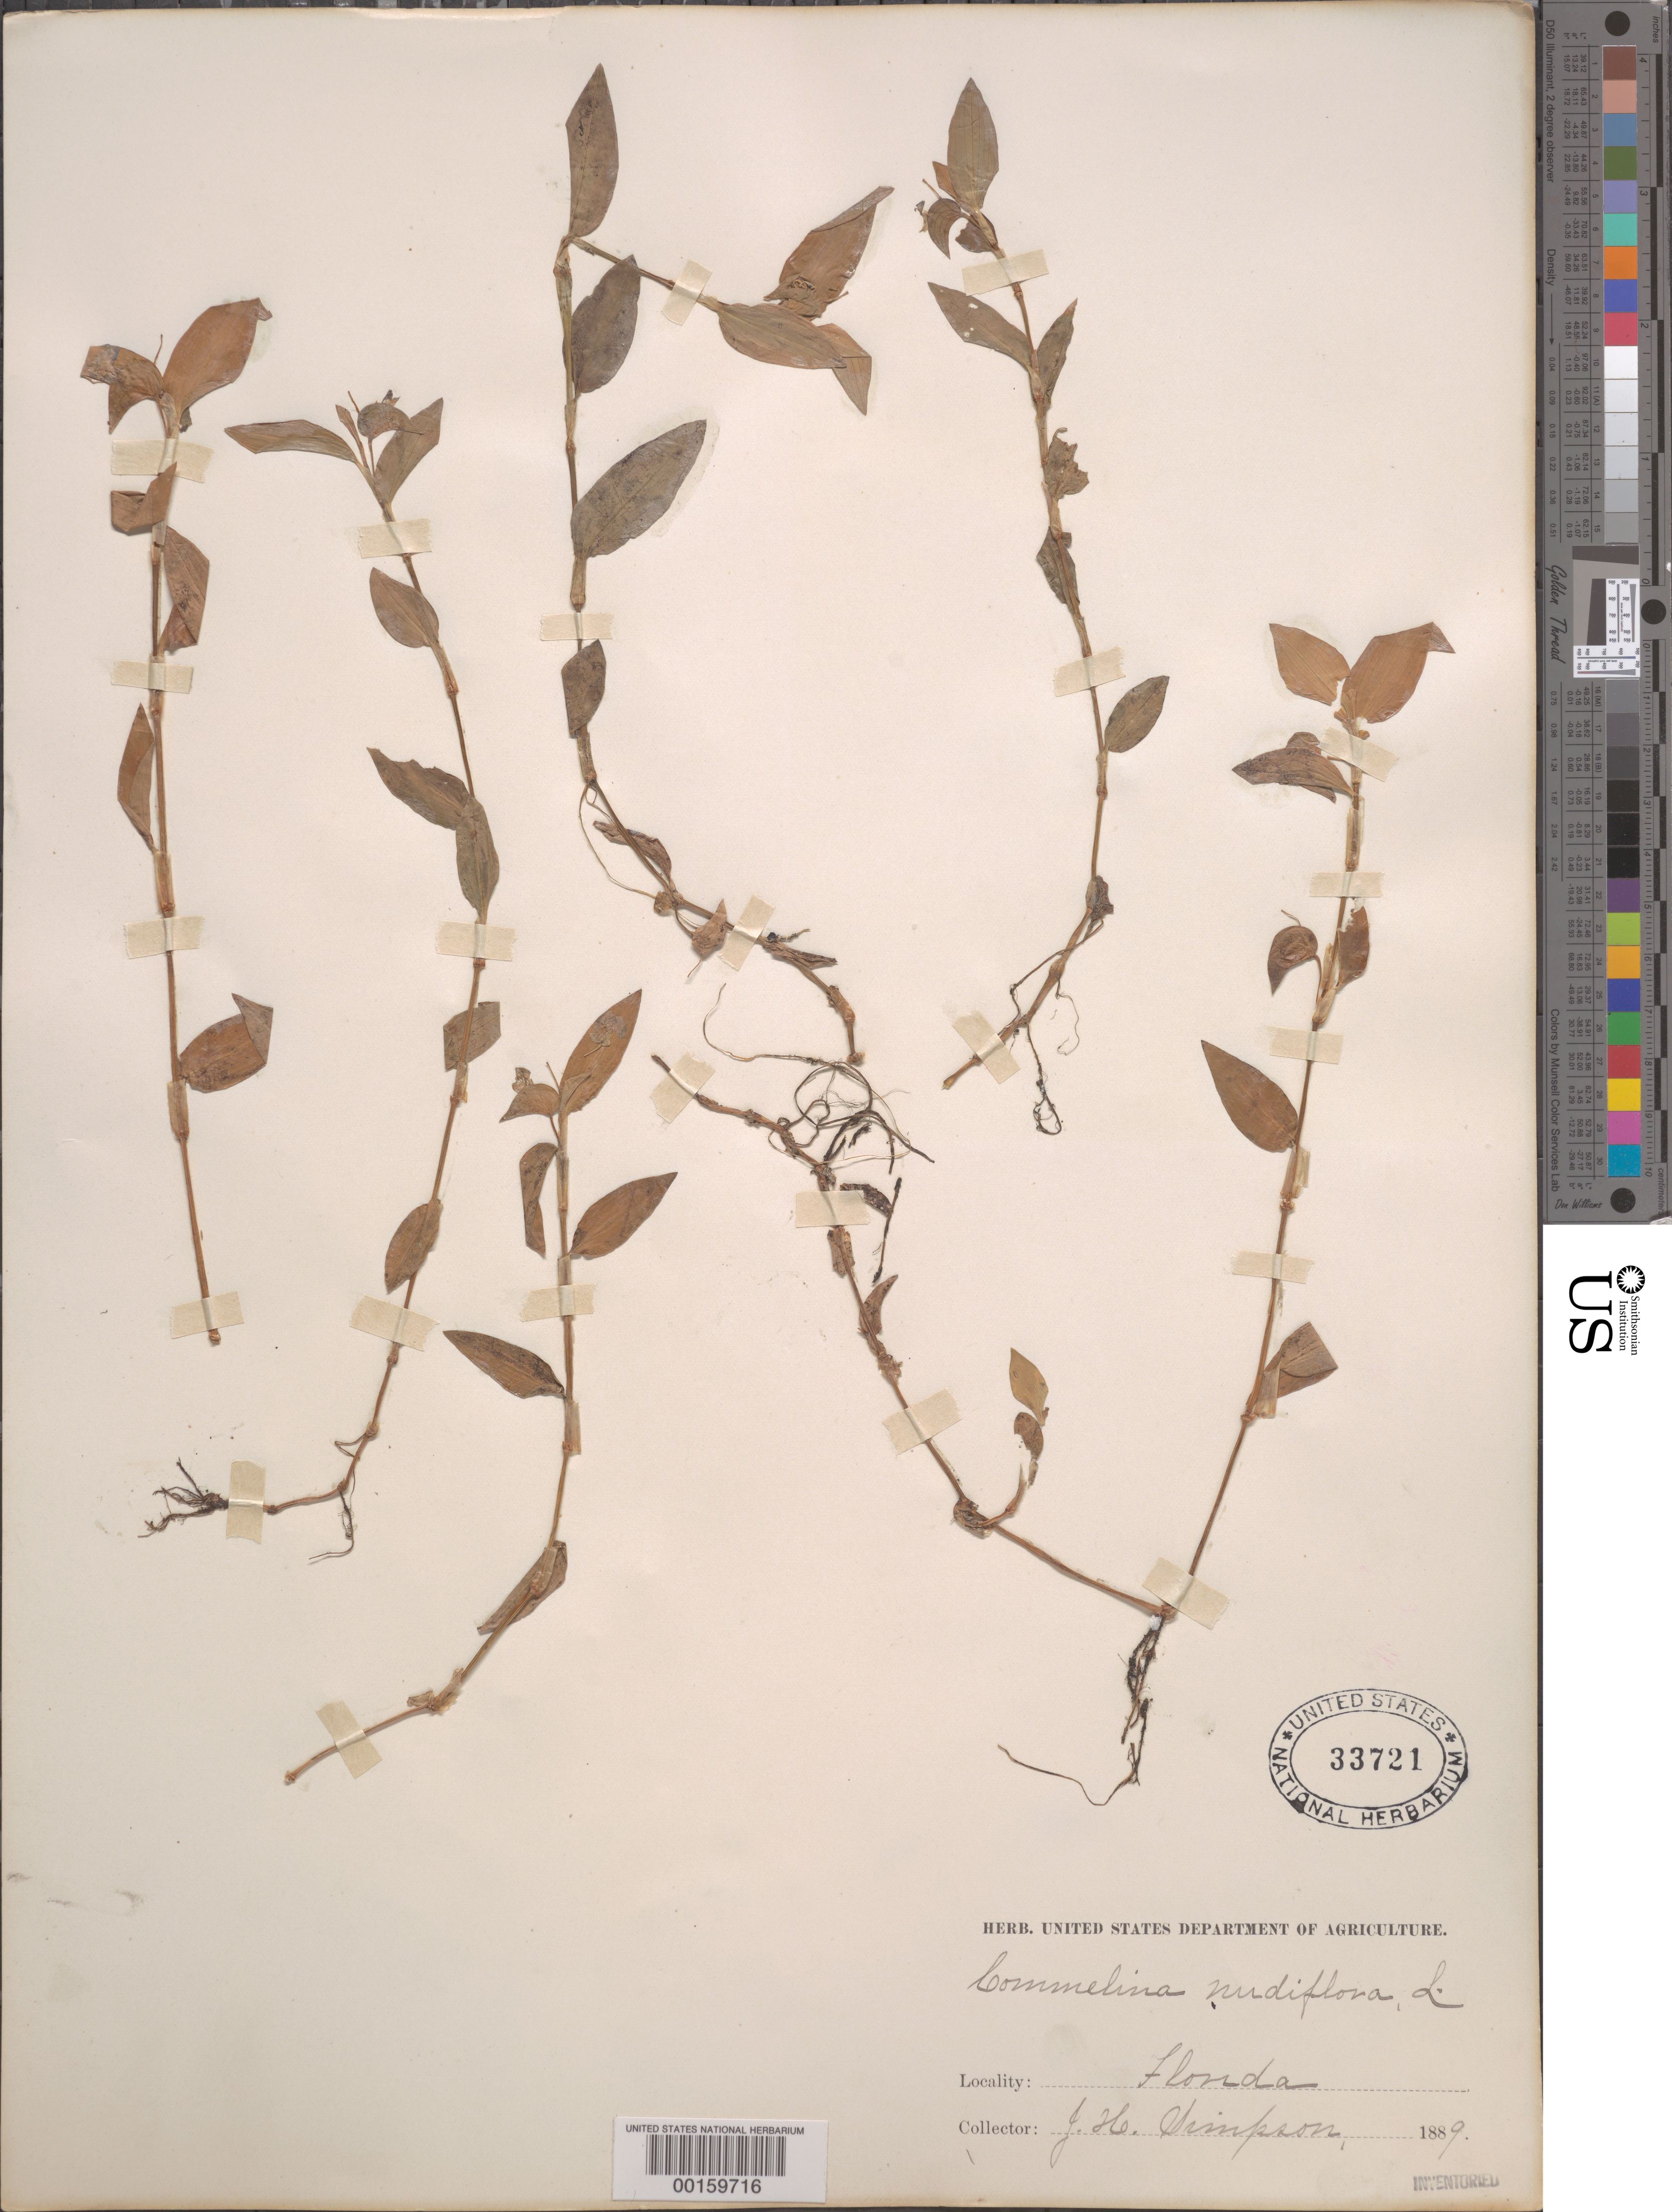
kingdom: Plantae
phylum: Tracheophyta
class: Liliopsida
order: Commelinales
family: Commelinaceae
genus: Commelina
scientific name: Commelina diffusa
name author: Burm. f.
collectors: J. H. Simpson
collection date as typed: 1889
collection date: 1889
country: United States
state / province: Florida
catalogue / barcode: US 33721